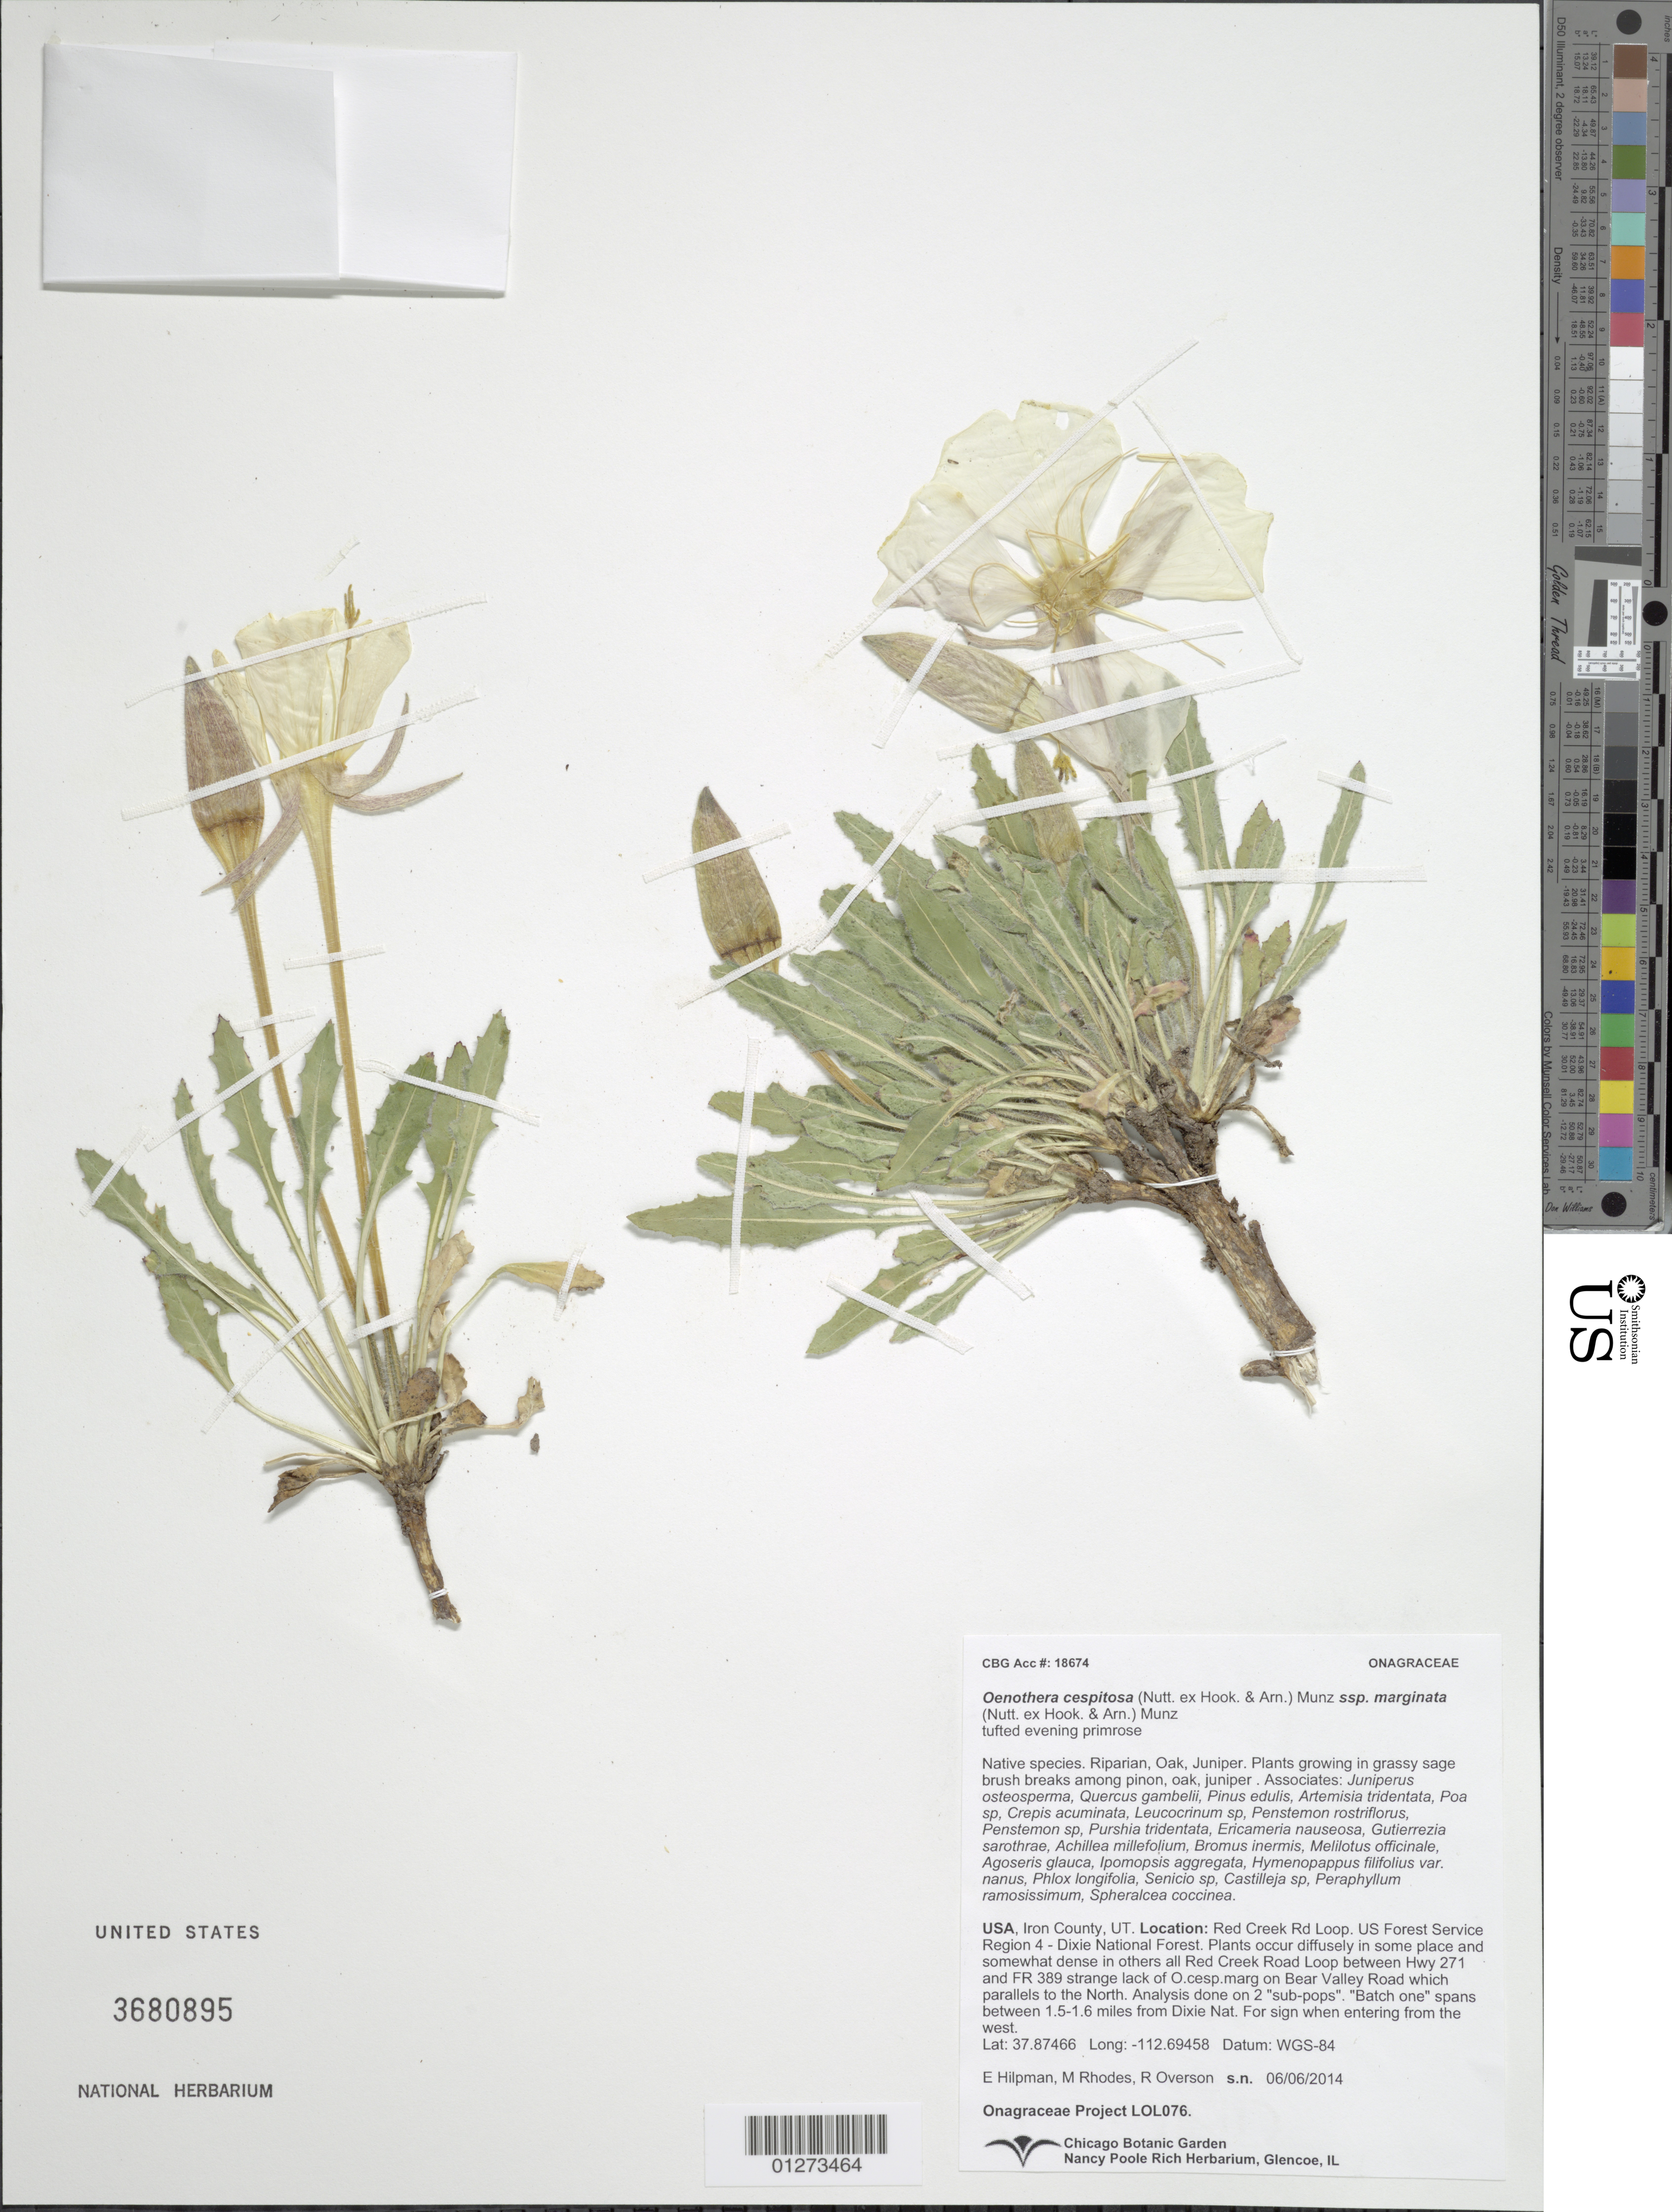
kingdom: Plantae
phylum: Tracheophyta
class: Magnoliopsida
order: Myrtales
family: Onagraceae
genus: Oenothera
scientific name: Oenothera cespitosa subsp. marginata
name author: (Nutt. ex Hook. & Arn.) Munz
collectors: Onagraceae Project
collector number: LOL 076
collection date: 2014-06-06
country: United States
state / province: Utah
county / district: Iron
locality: Plants occur diffusely in some place and somewhat dense in others all Red Creek Road Loop between Hwy 271 and FR 389 strange lack of O.cesp.marg on Beer Valley Road which parallels to the North.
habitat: Riparian, Oak, Juniper. Plants growing in grassy sage brush breaks among pinon, oak, juniper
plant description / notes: CHIC, US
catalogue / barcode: US 3680895